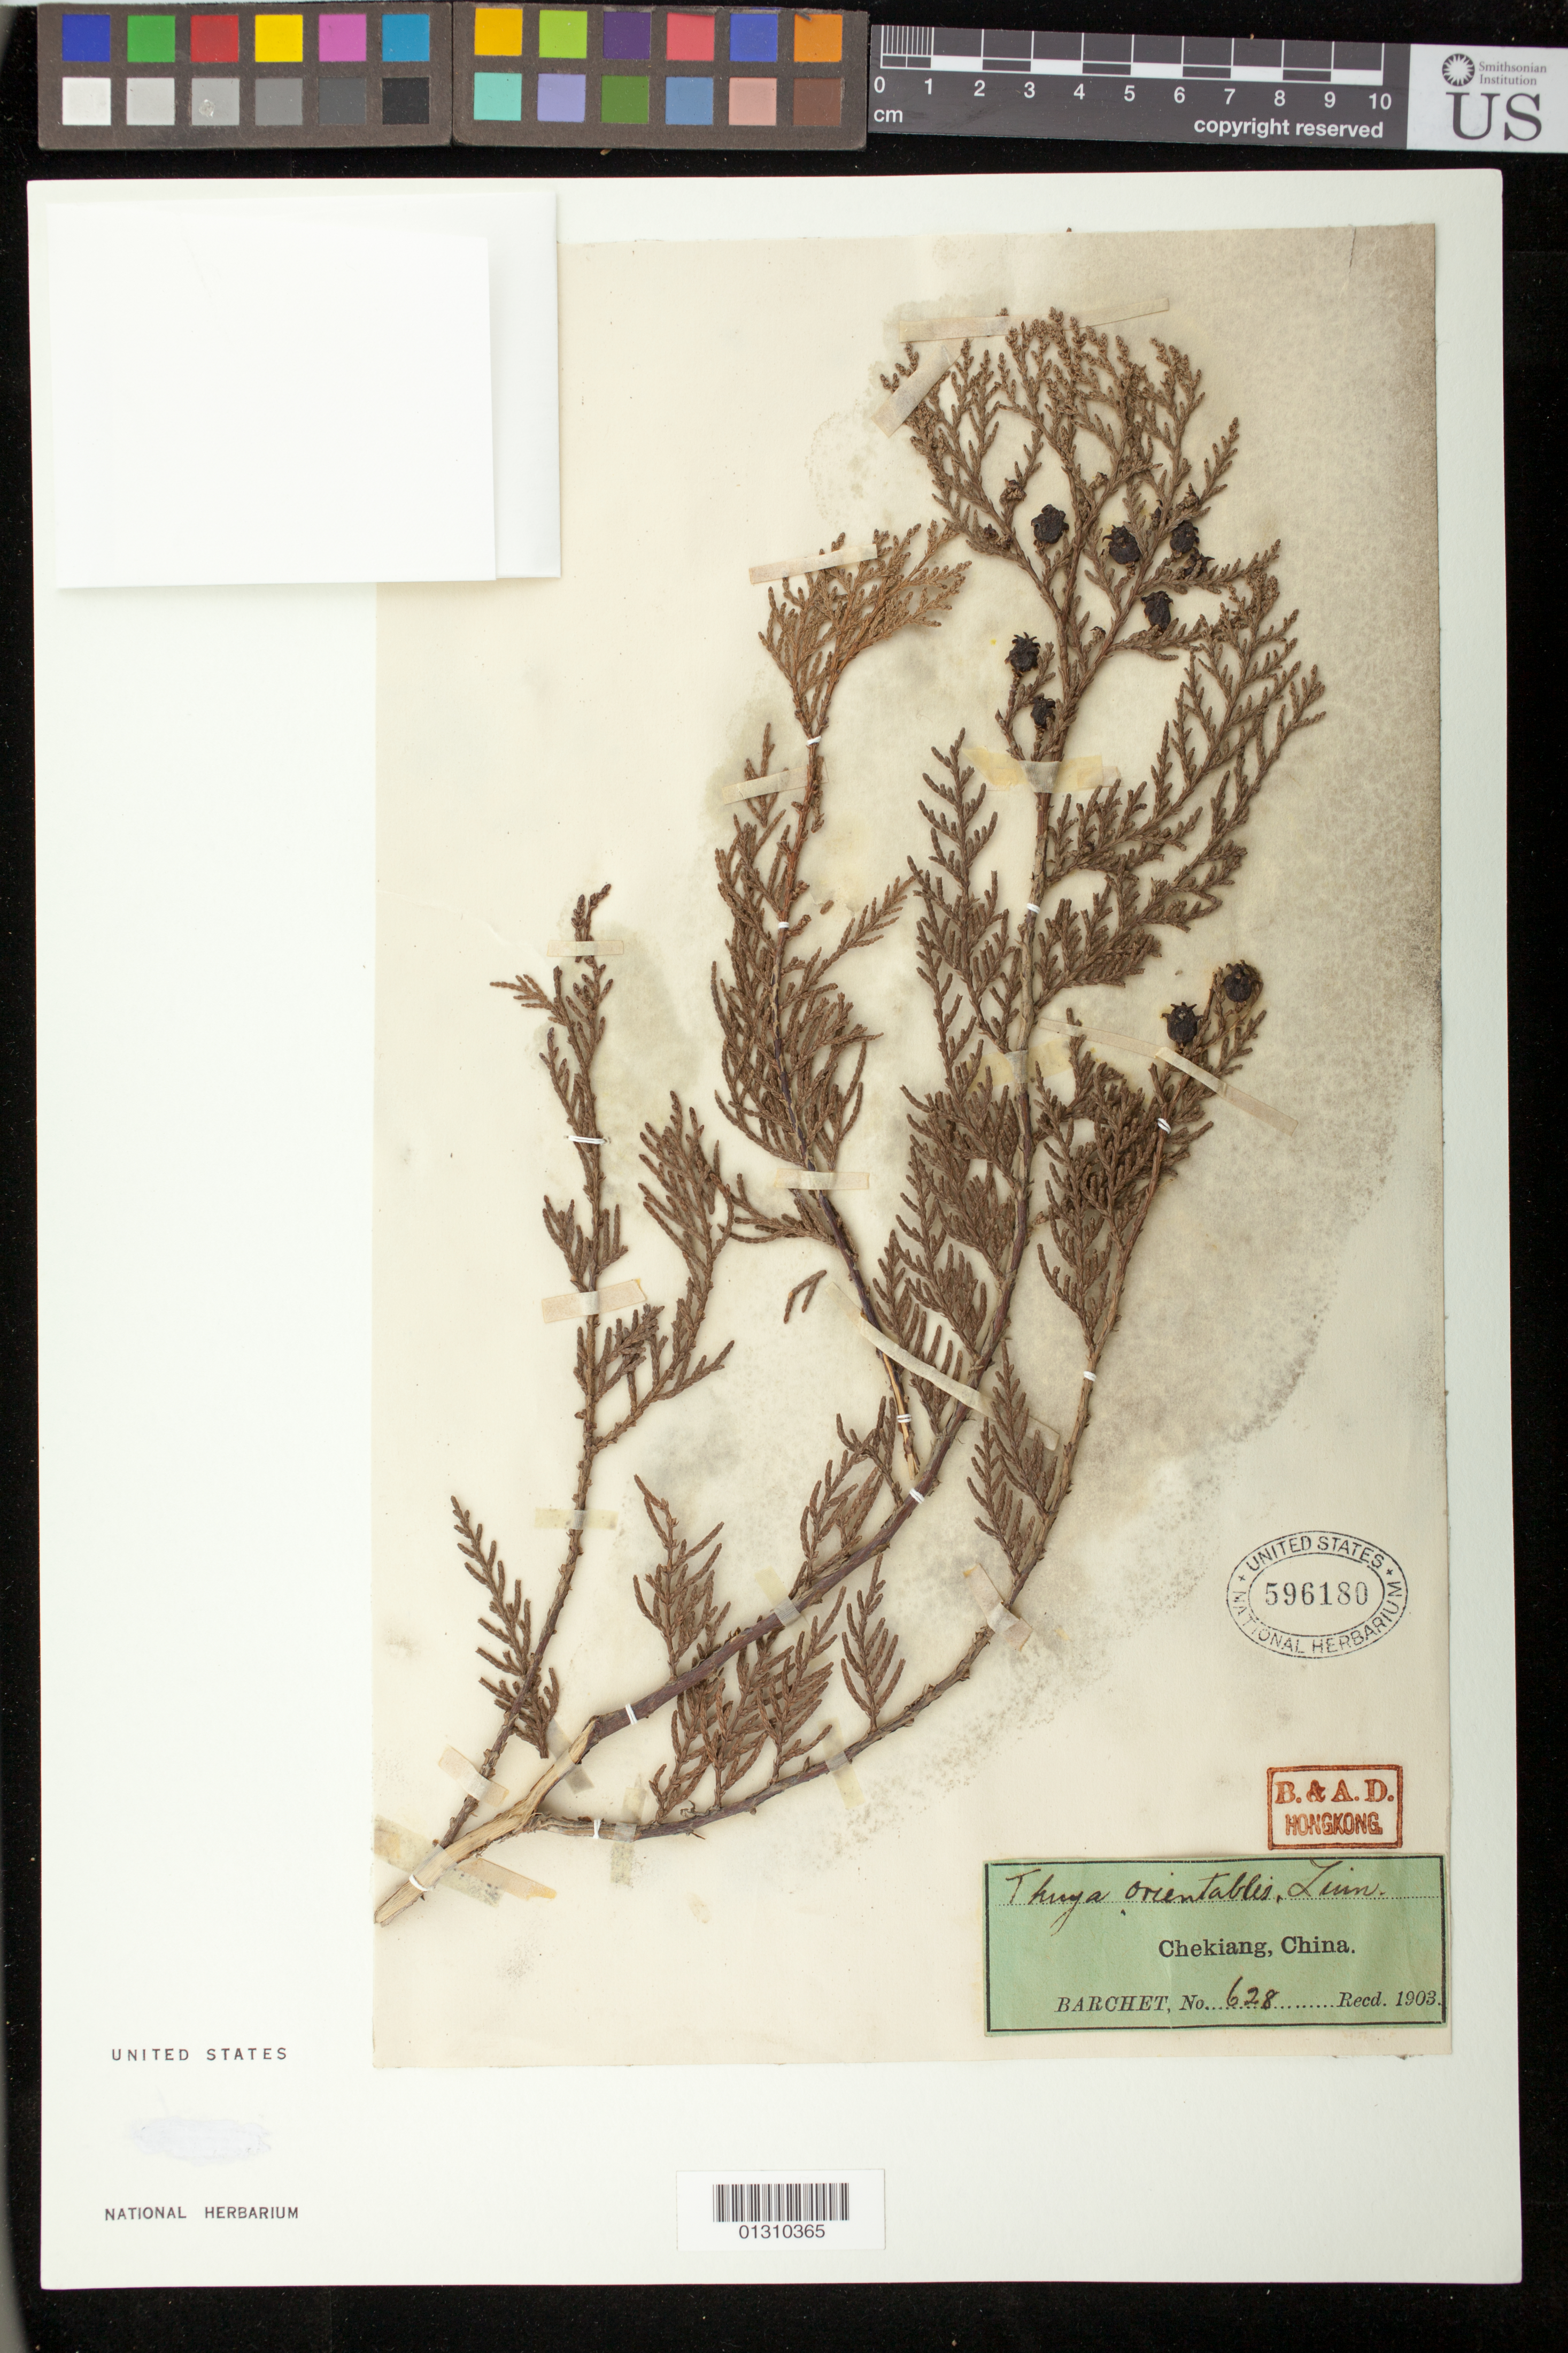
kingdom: Plantae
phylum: Tracheophyta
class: Pinopsida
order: Pinales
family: Cupressaceae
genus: Thuja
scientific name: Thuja orientalis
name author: L.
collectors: Barchet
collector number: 628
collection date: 1903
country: China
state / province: Zhejiang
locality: Chekiang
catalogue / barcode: US 596180